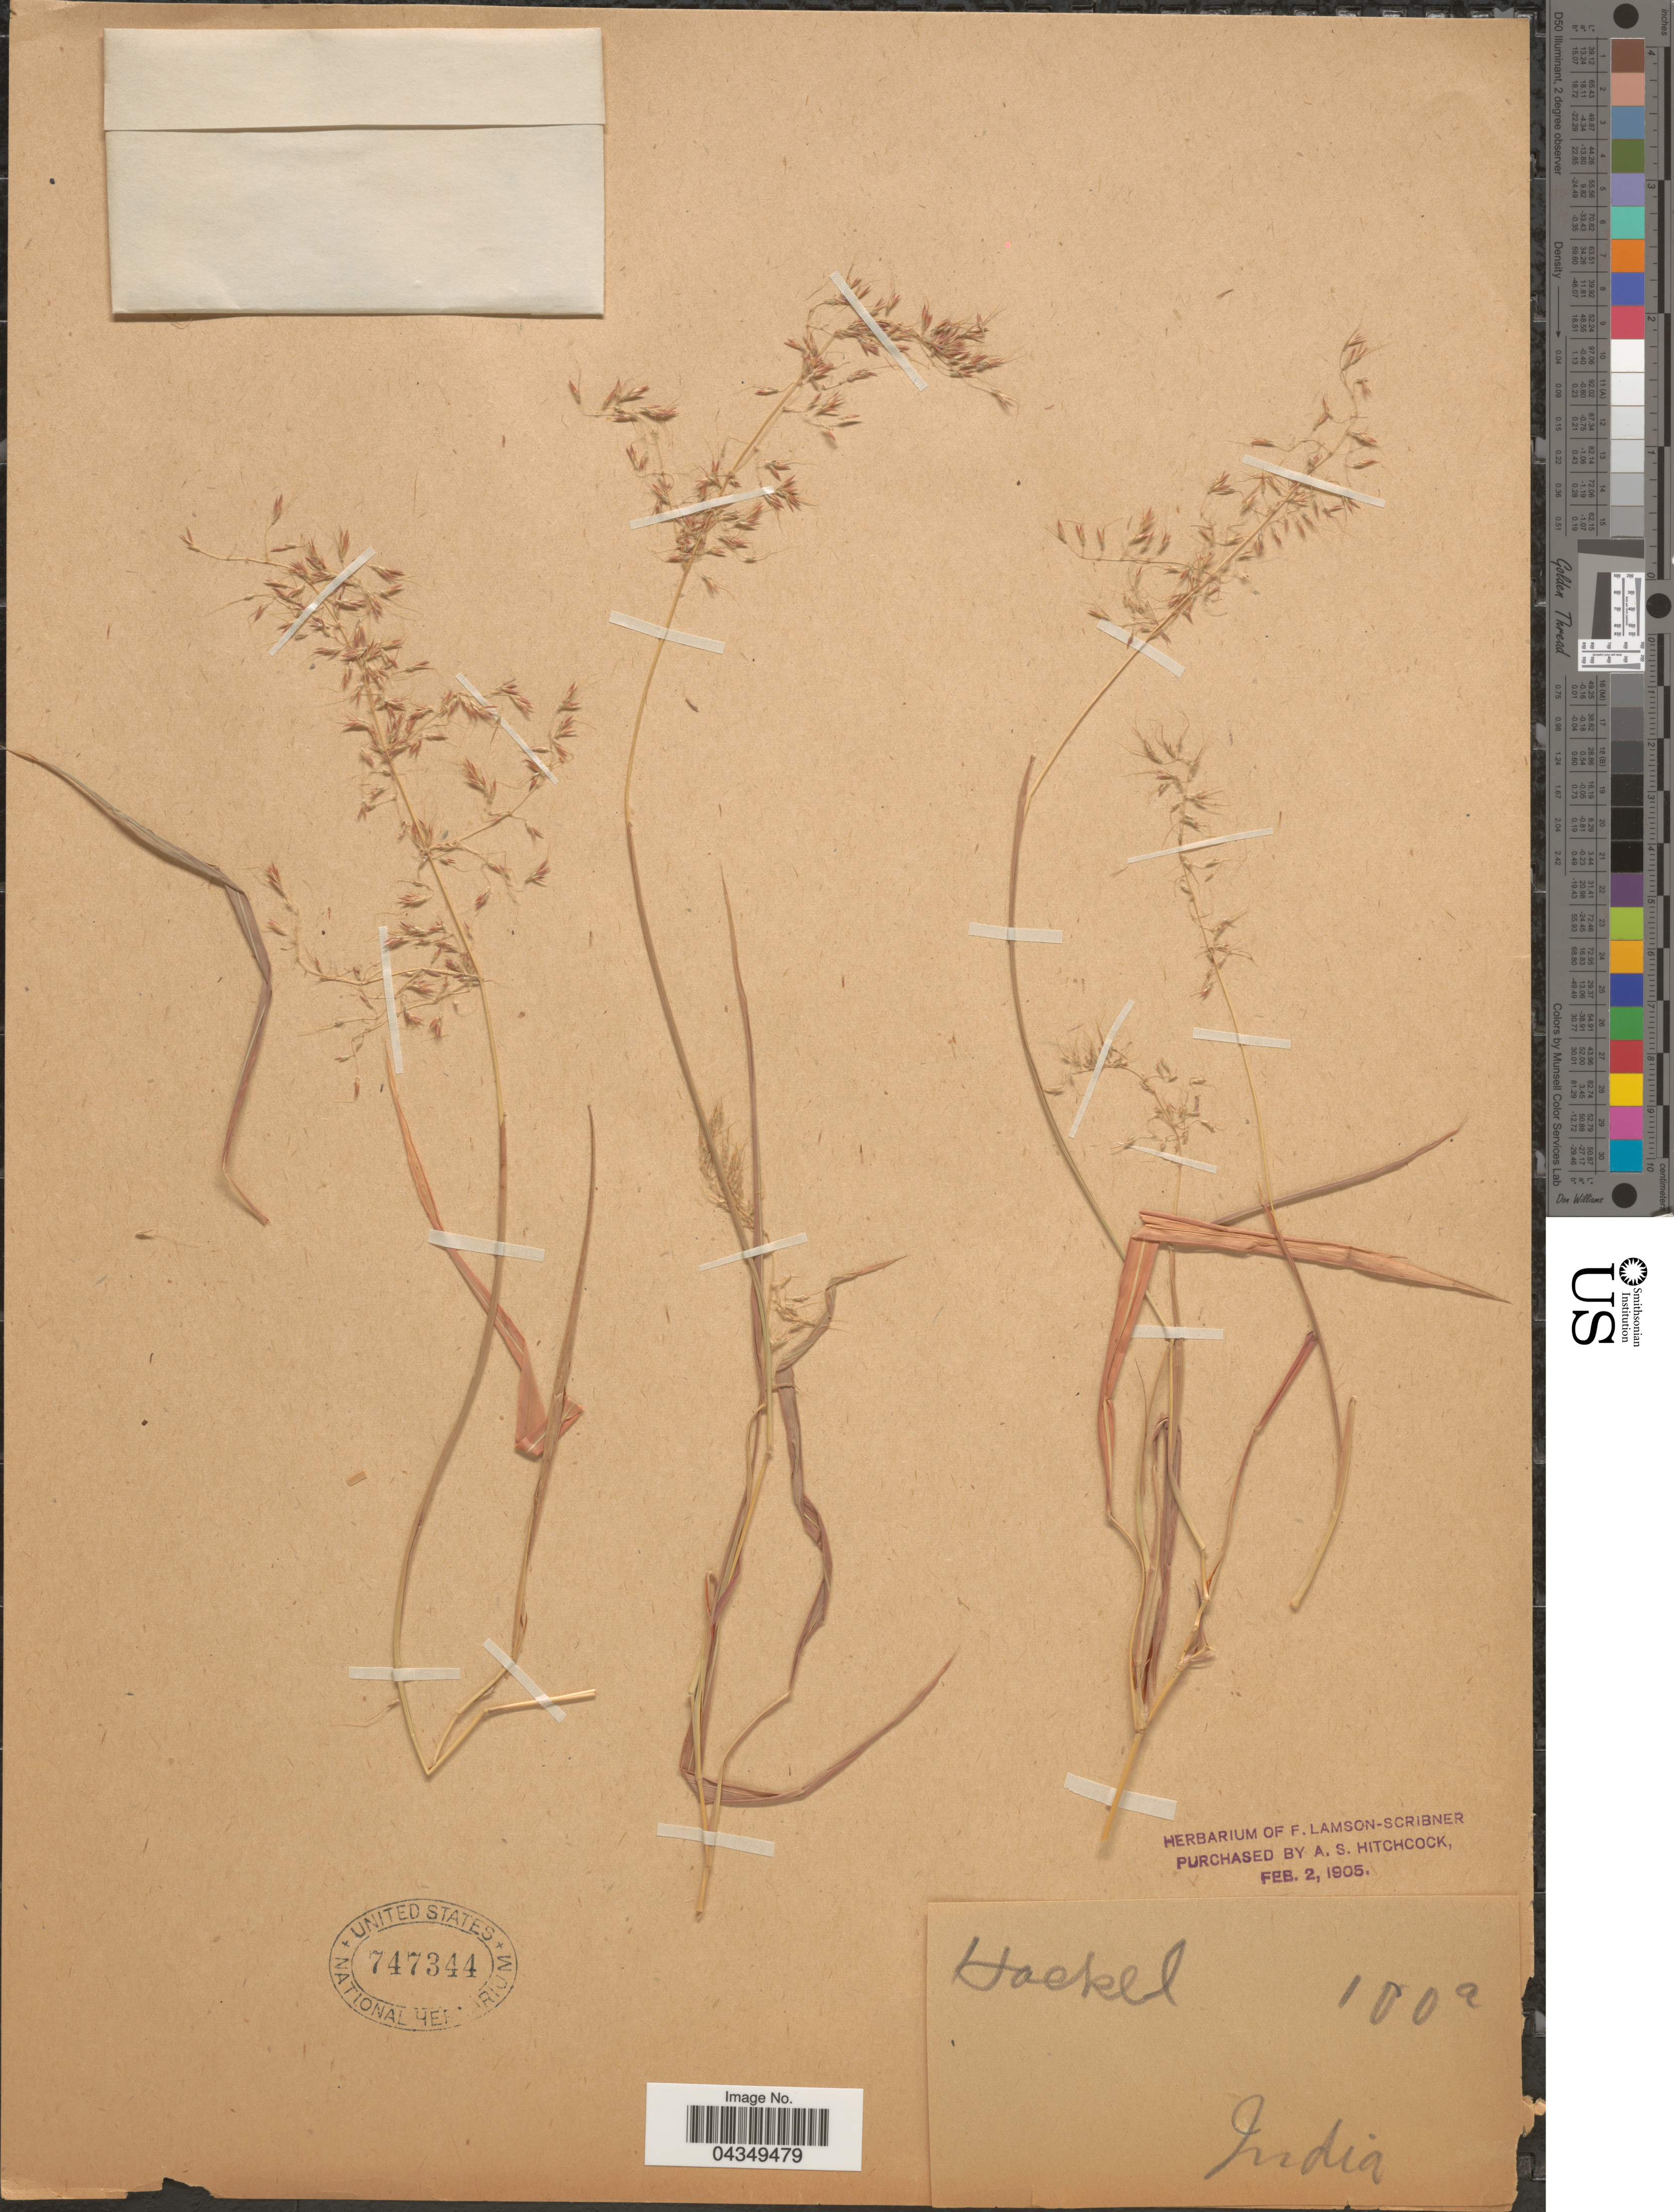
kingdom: Plantae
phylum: Tracheophyta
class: Liliopsida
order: Poales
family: Poaceae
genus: Capillipedium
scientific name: Capillipedium parviflorum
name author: (R. Br.) Stapf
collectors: -. Hackel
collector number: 100a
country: India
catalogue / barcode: US 747344